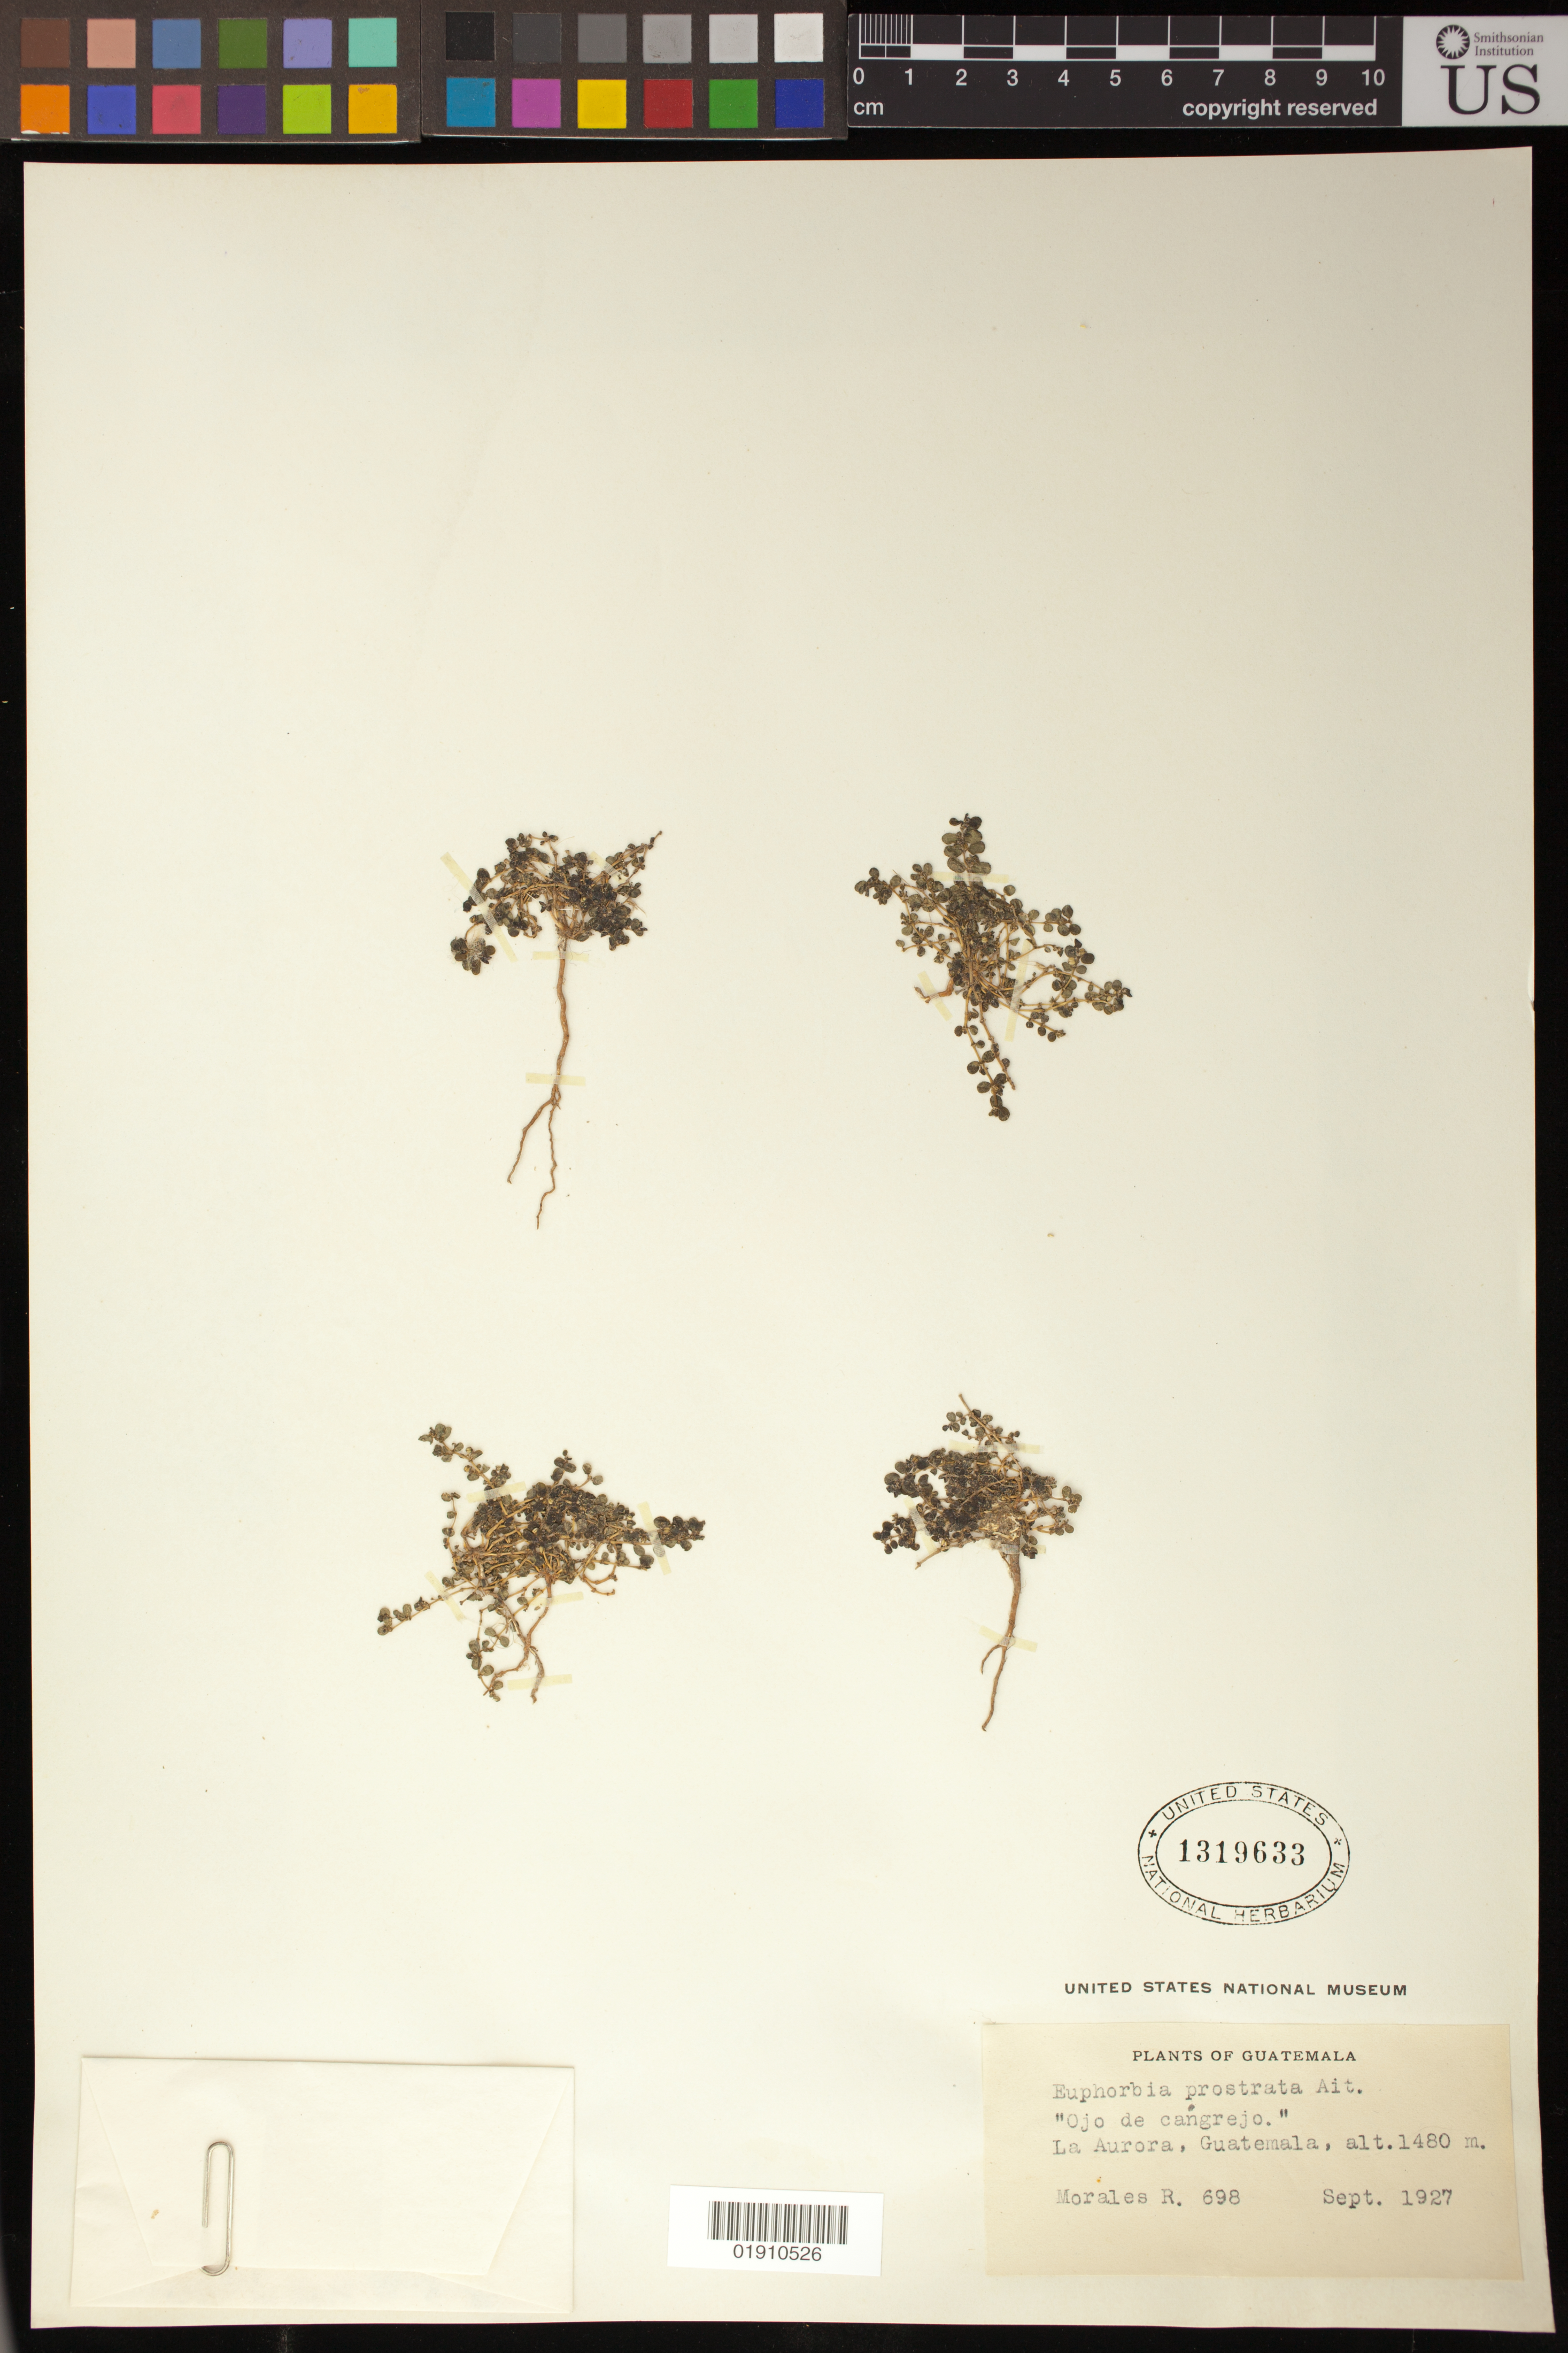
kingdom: Plantae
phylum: Tracheophyta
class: Magnoliopsida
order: Malpighiales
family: Euphorbiaceae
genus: Euphorbia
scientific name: Euphorbia prostrata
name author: Aiton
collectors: R. Morales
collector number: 698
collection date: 1927-09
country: Guatemala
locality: "Ojo de cangrejo" ; La Aurora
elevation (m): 1480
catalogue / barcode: US 1319633